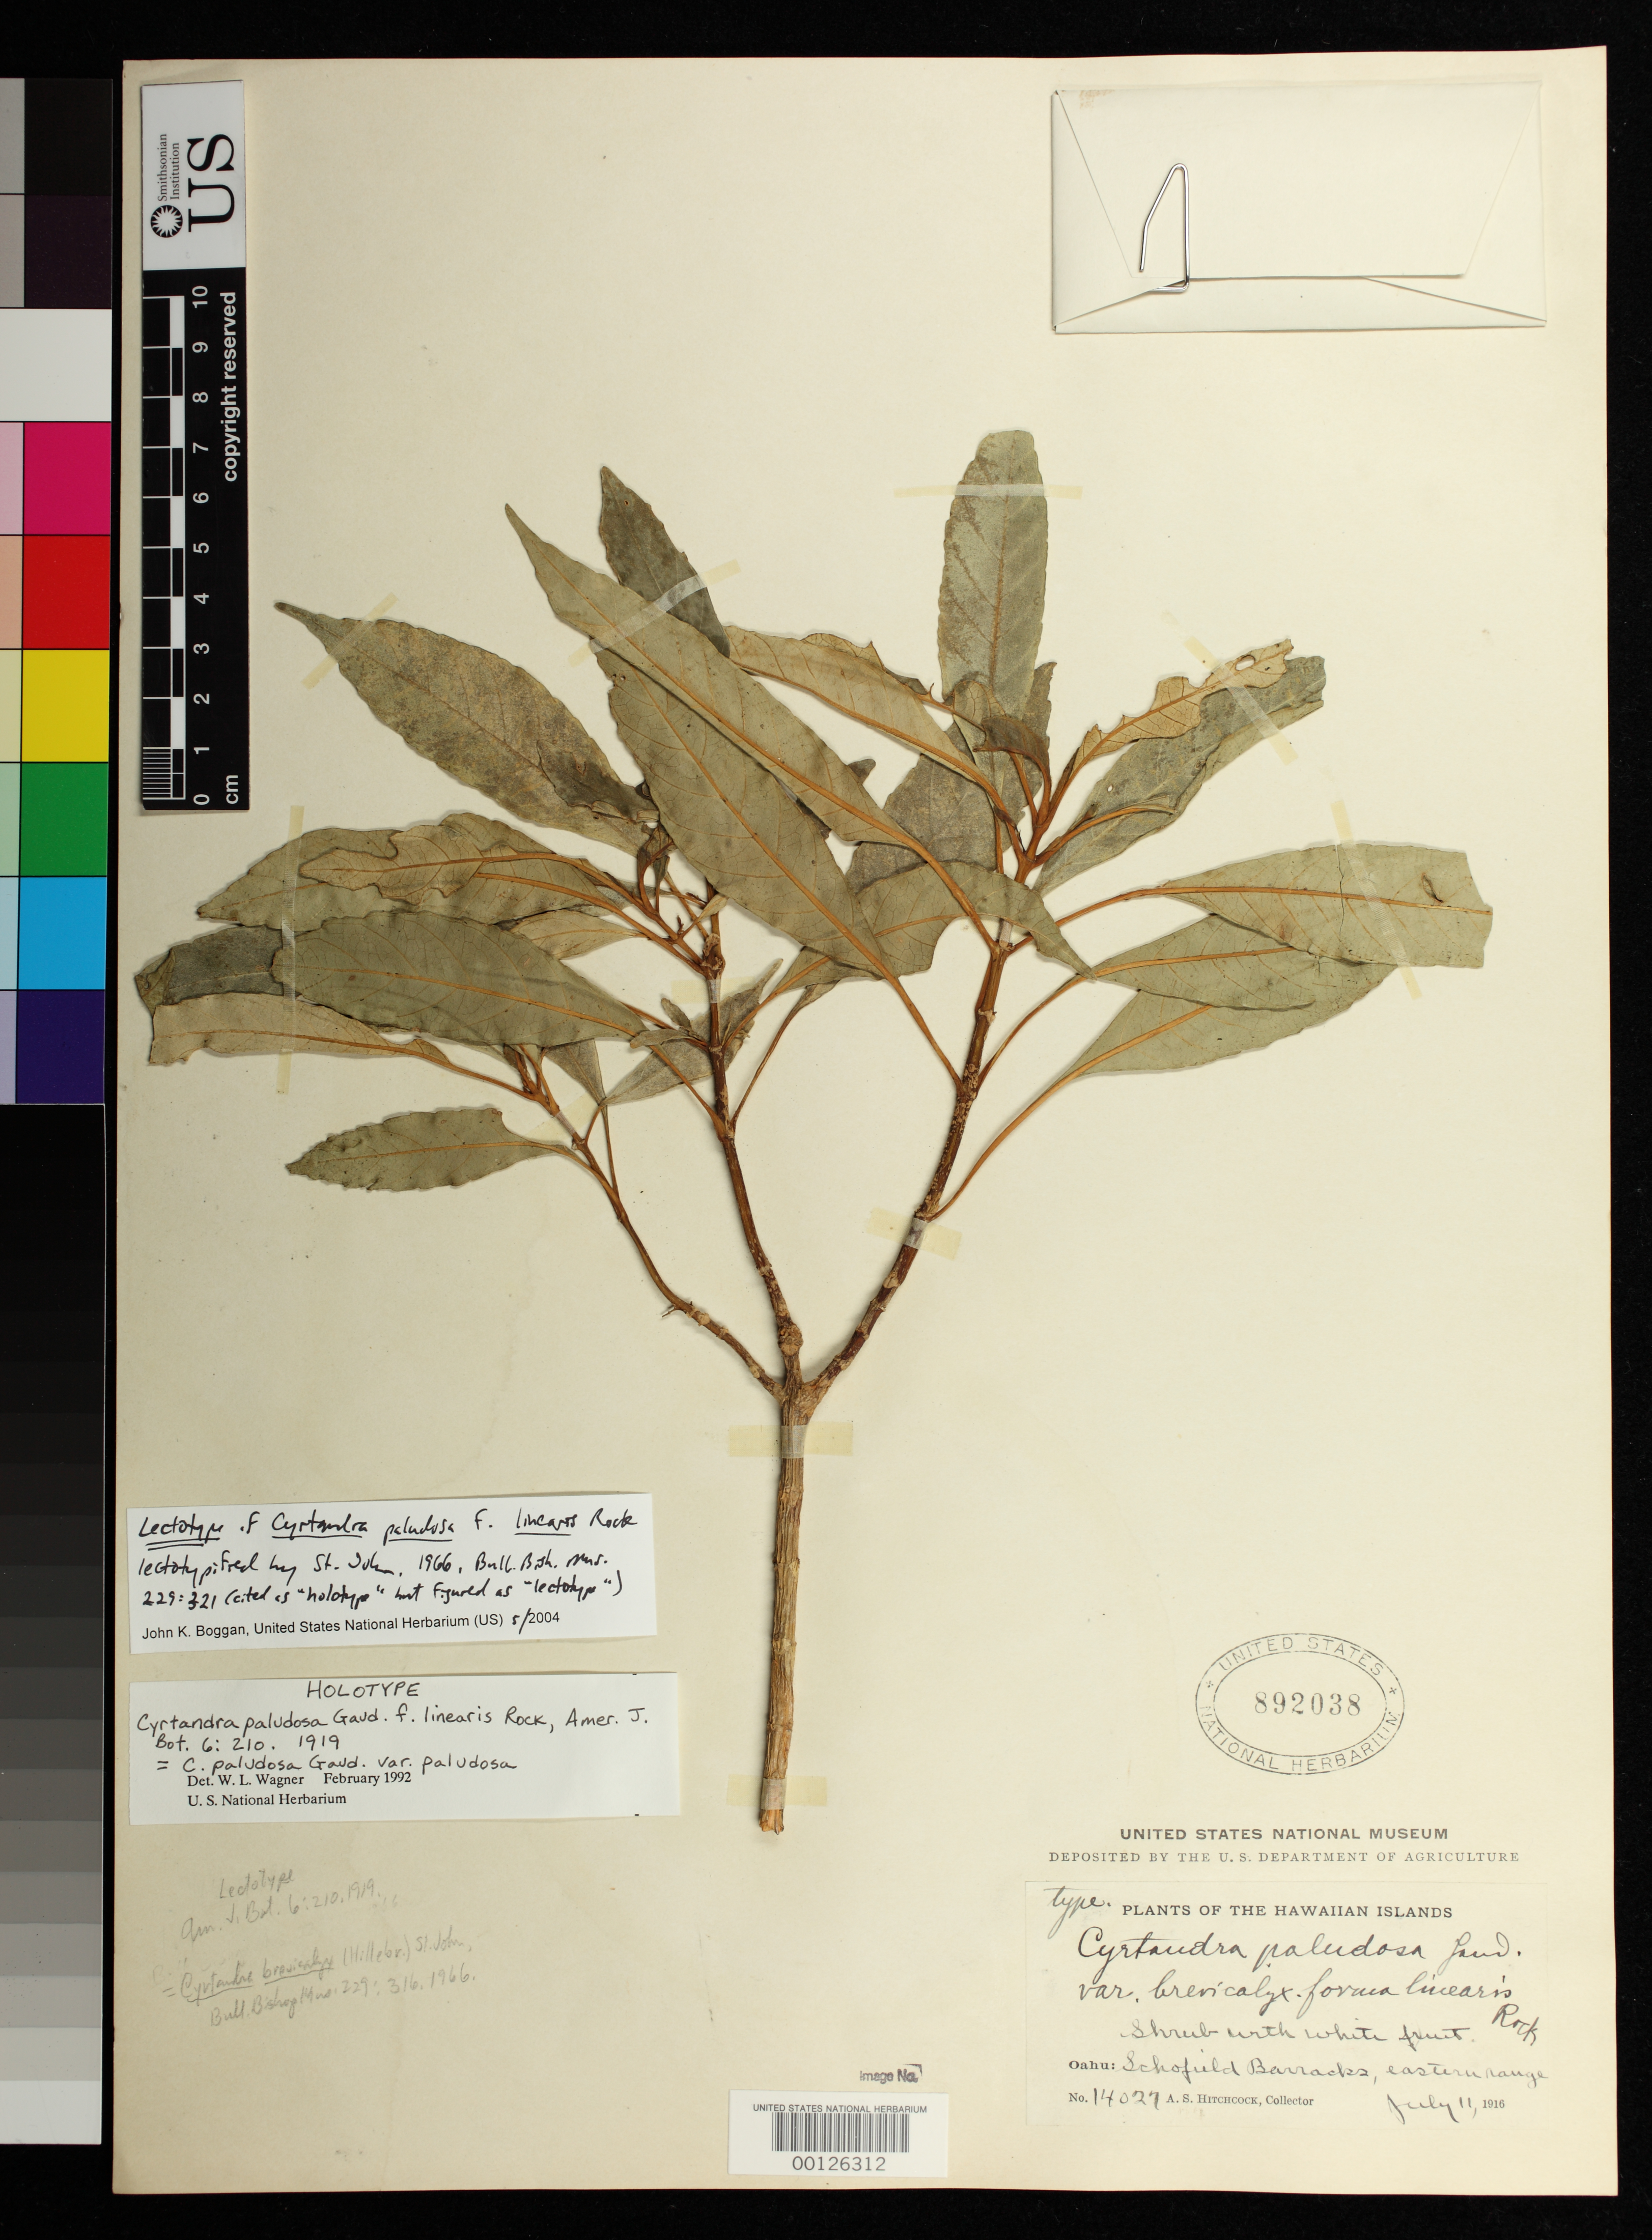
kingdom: Plantae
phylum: Tracheophyta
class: Magnoliopsida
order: Lamiales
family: Gesneriaceae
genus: Cyrtandra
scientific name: Cyrtandra paludosa f. linearis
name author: Rock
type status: Lectotype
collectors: A. S. Hitchcock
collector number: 14027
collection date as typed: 11 Jul 1916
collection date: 1916-07-11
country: United States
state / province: Hawaii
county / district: Honolulu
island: Oahu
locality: Schofield Barracks, eastern range.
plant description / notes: Cited by St. John as "holotype" on p. 321, but figured as "lectotype".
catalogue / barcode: US 892038